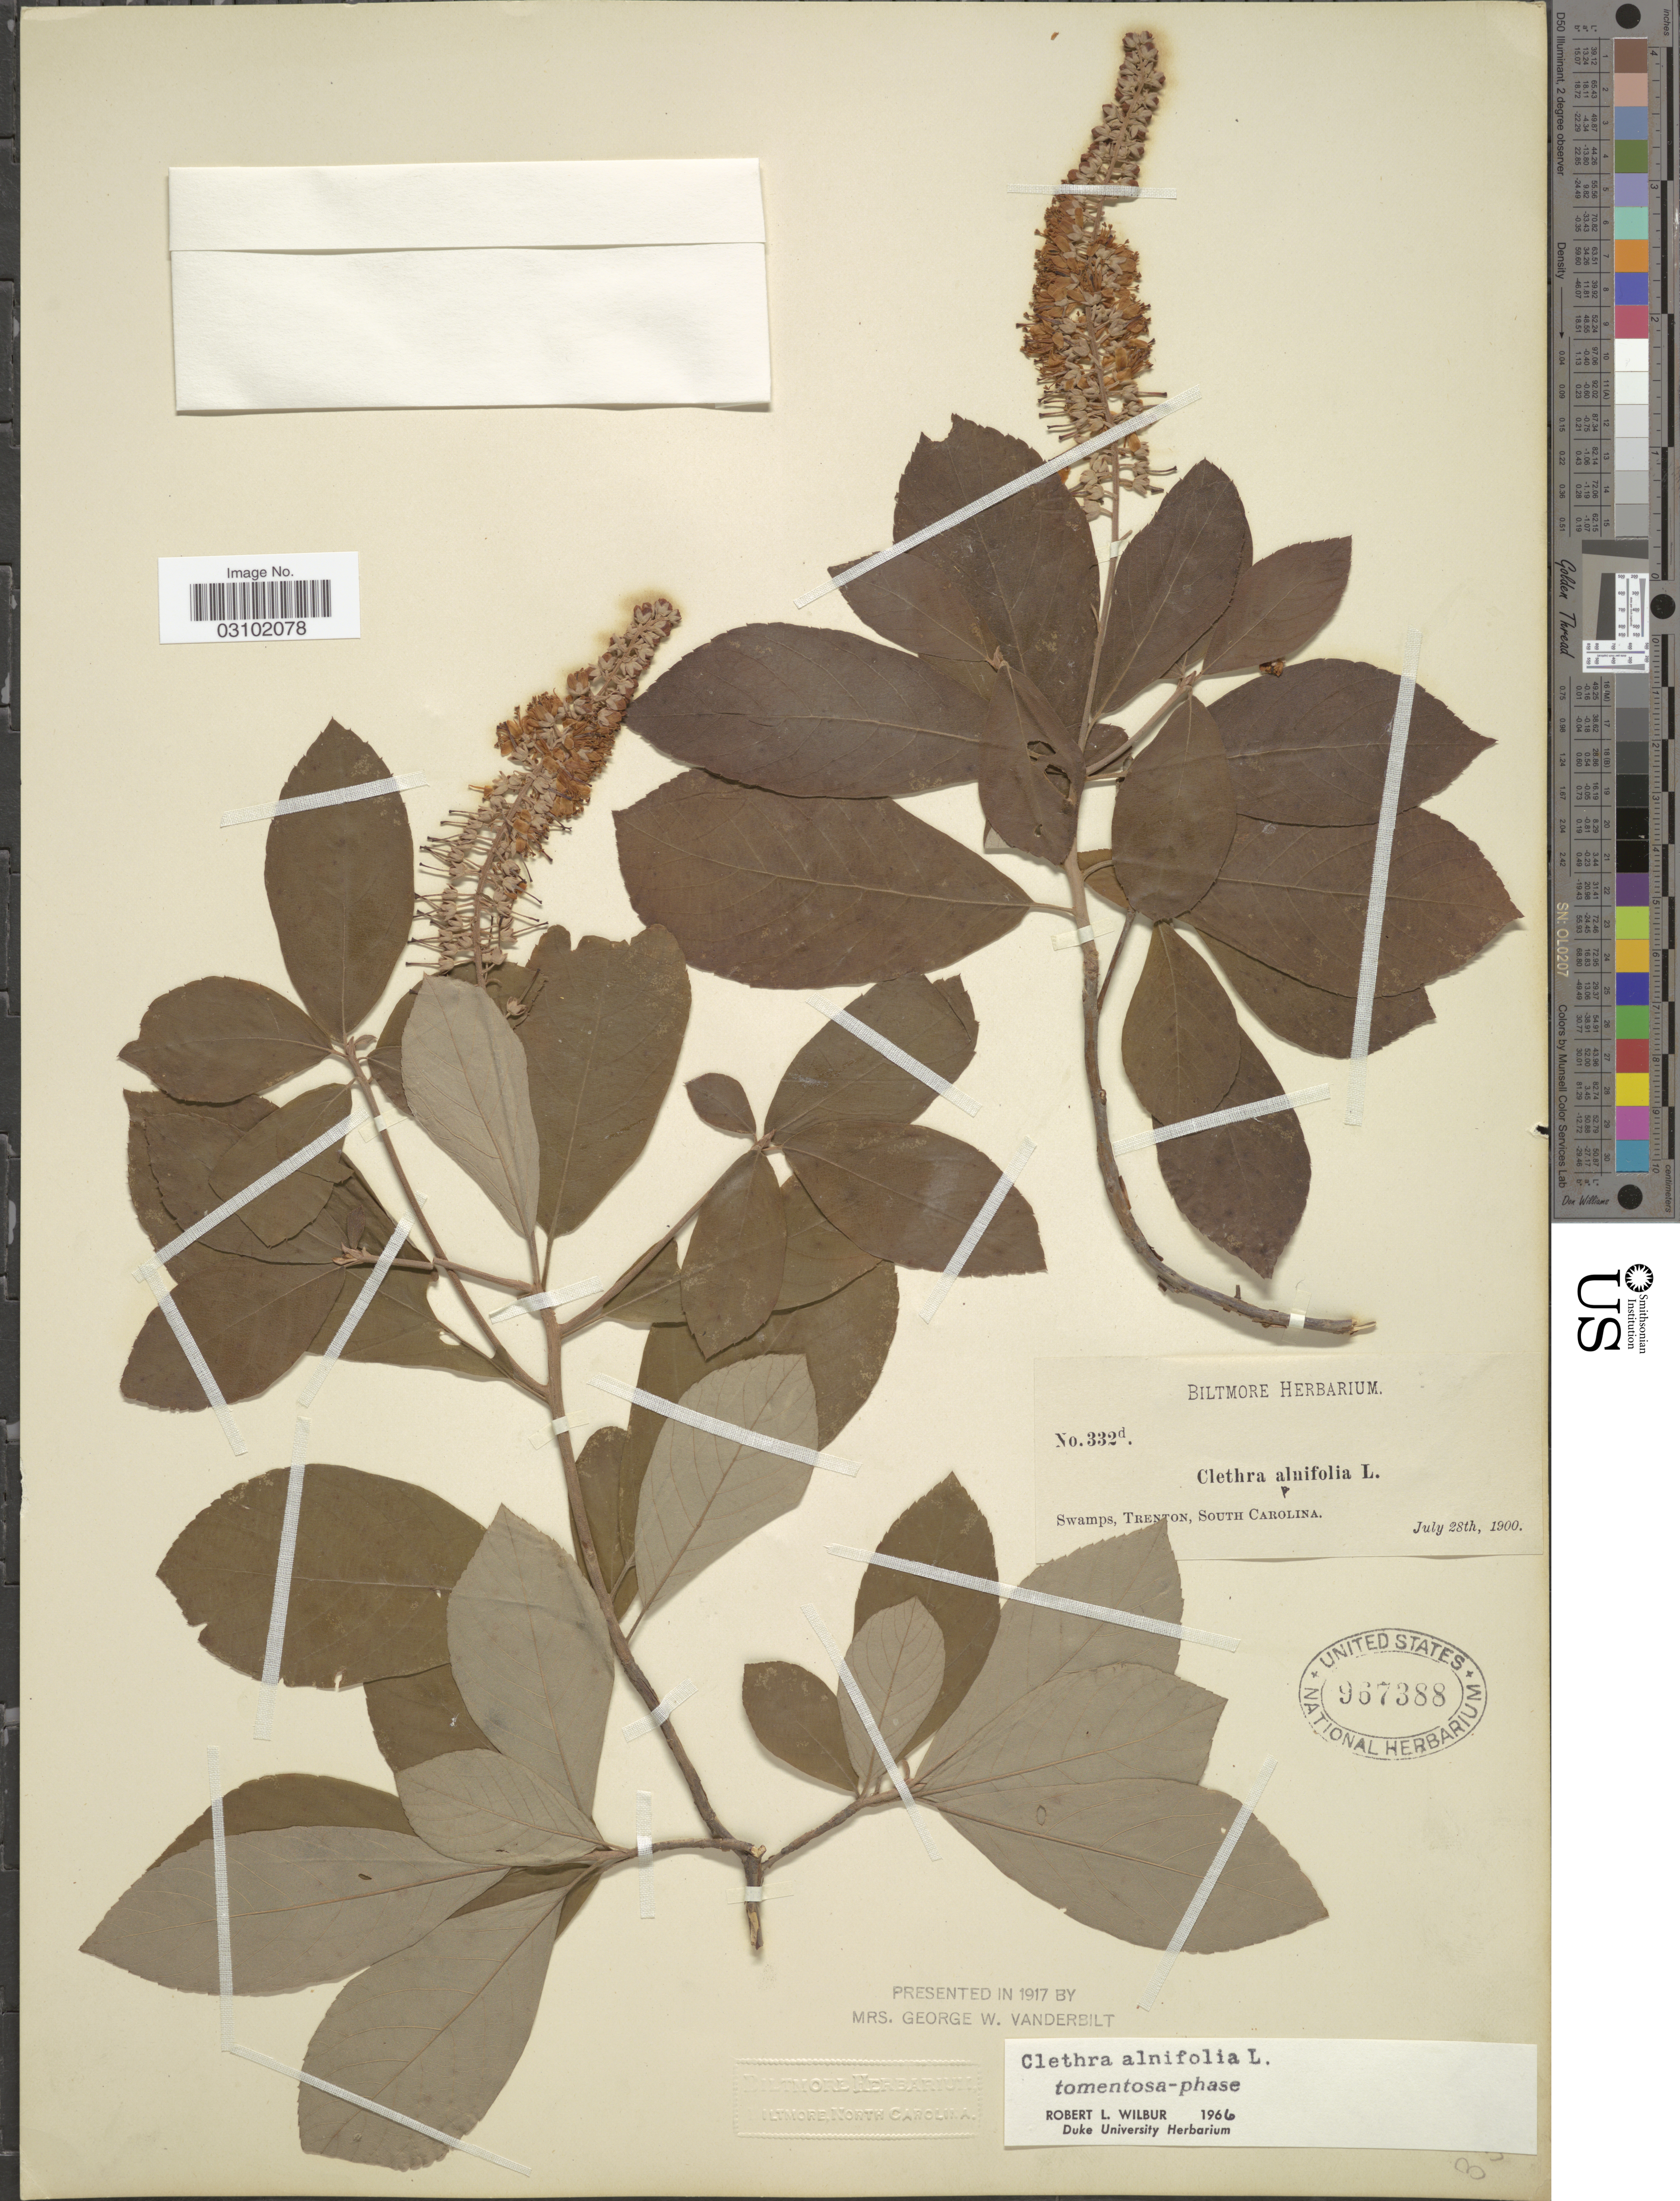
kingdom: Plantae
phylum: Tracheophyta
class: Magnoliopsida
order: Ericales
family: Clethraceae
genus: Clethra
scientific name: Clethra alnifolia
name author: L.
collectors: ex herb. Biltmore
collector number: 332d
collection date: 1900-07-28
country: United States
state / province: South Carolina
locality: Swamps, Trenton.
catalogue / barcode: US 967388